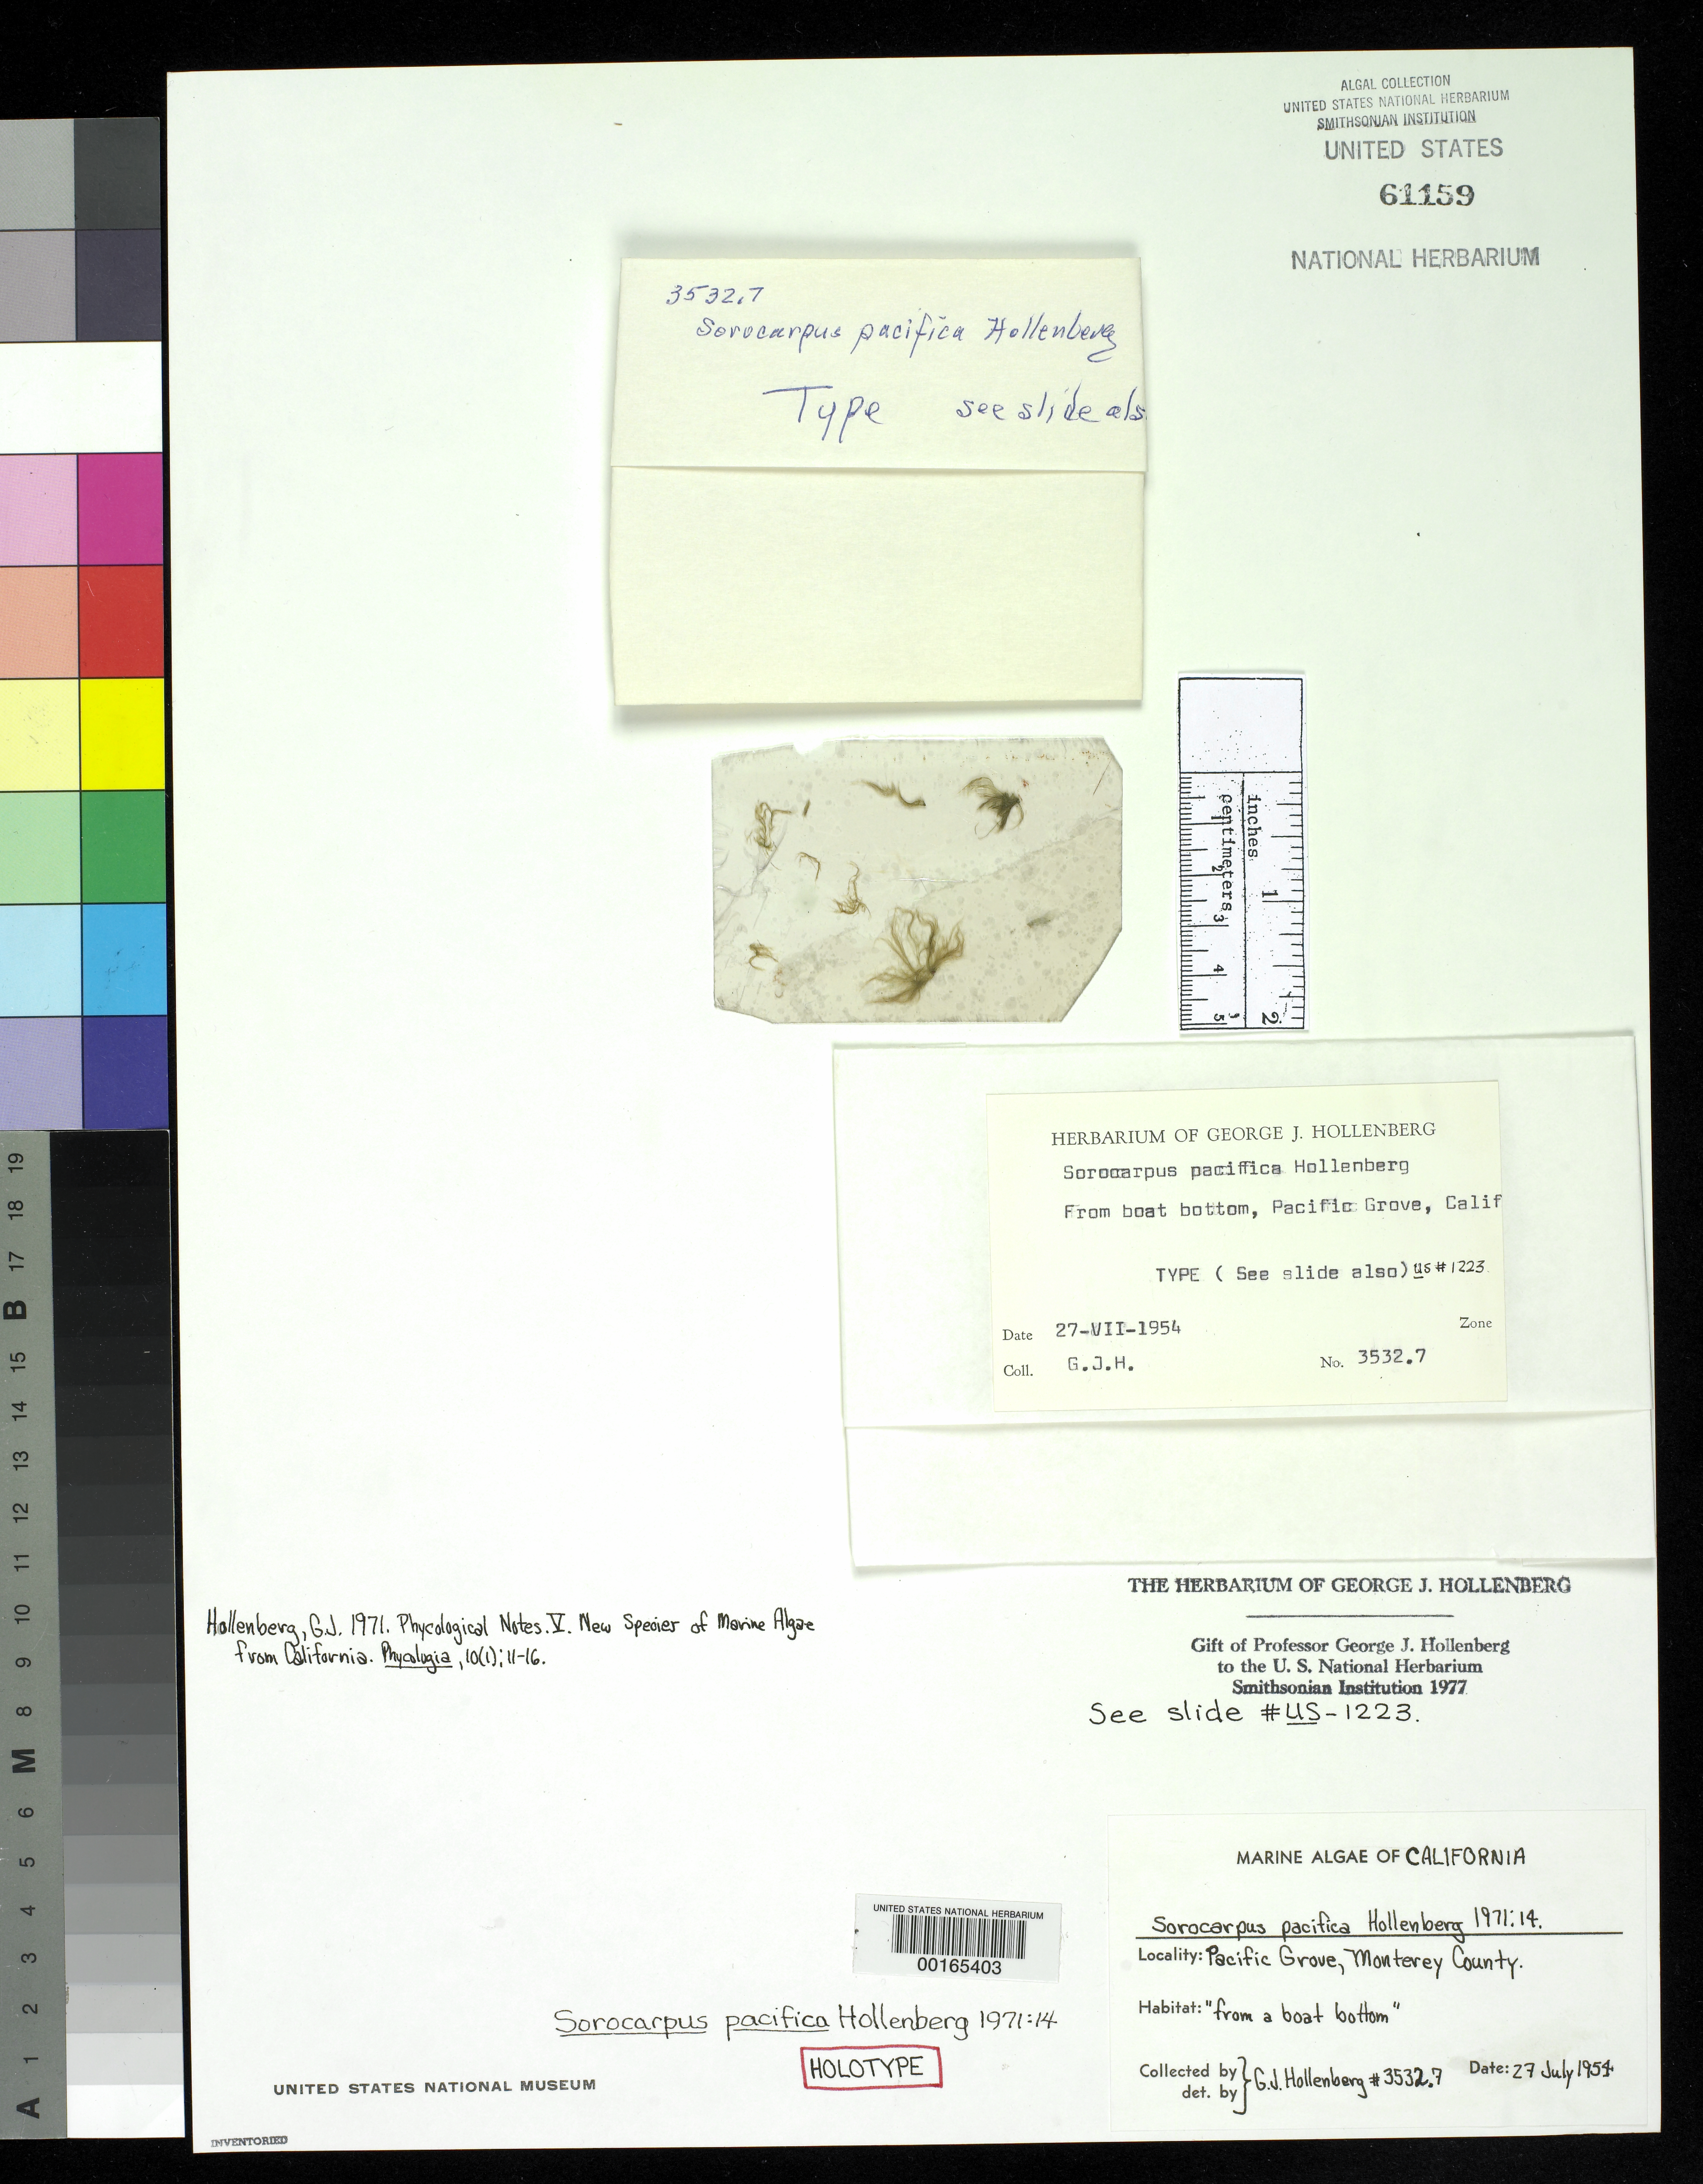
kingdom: Chromista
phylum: Ochrophyta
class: Phaeophyceae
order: Ectocarpales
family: Chordariaceae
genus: Sorocarpus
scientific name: Sorocarpus pacifica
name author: Hollenb.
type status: Holotype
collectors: G. Hollenberg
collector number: GJH 3532.7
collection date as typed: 27 Jul 1954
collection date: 1954-07-27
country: United States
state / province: California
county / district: Monterey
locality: Pacific Grove.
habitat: From boat bottom.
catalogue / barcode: US 61159